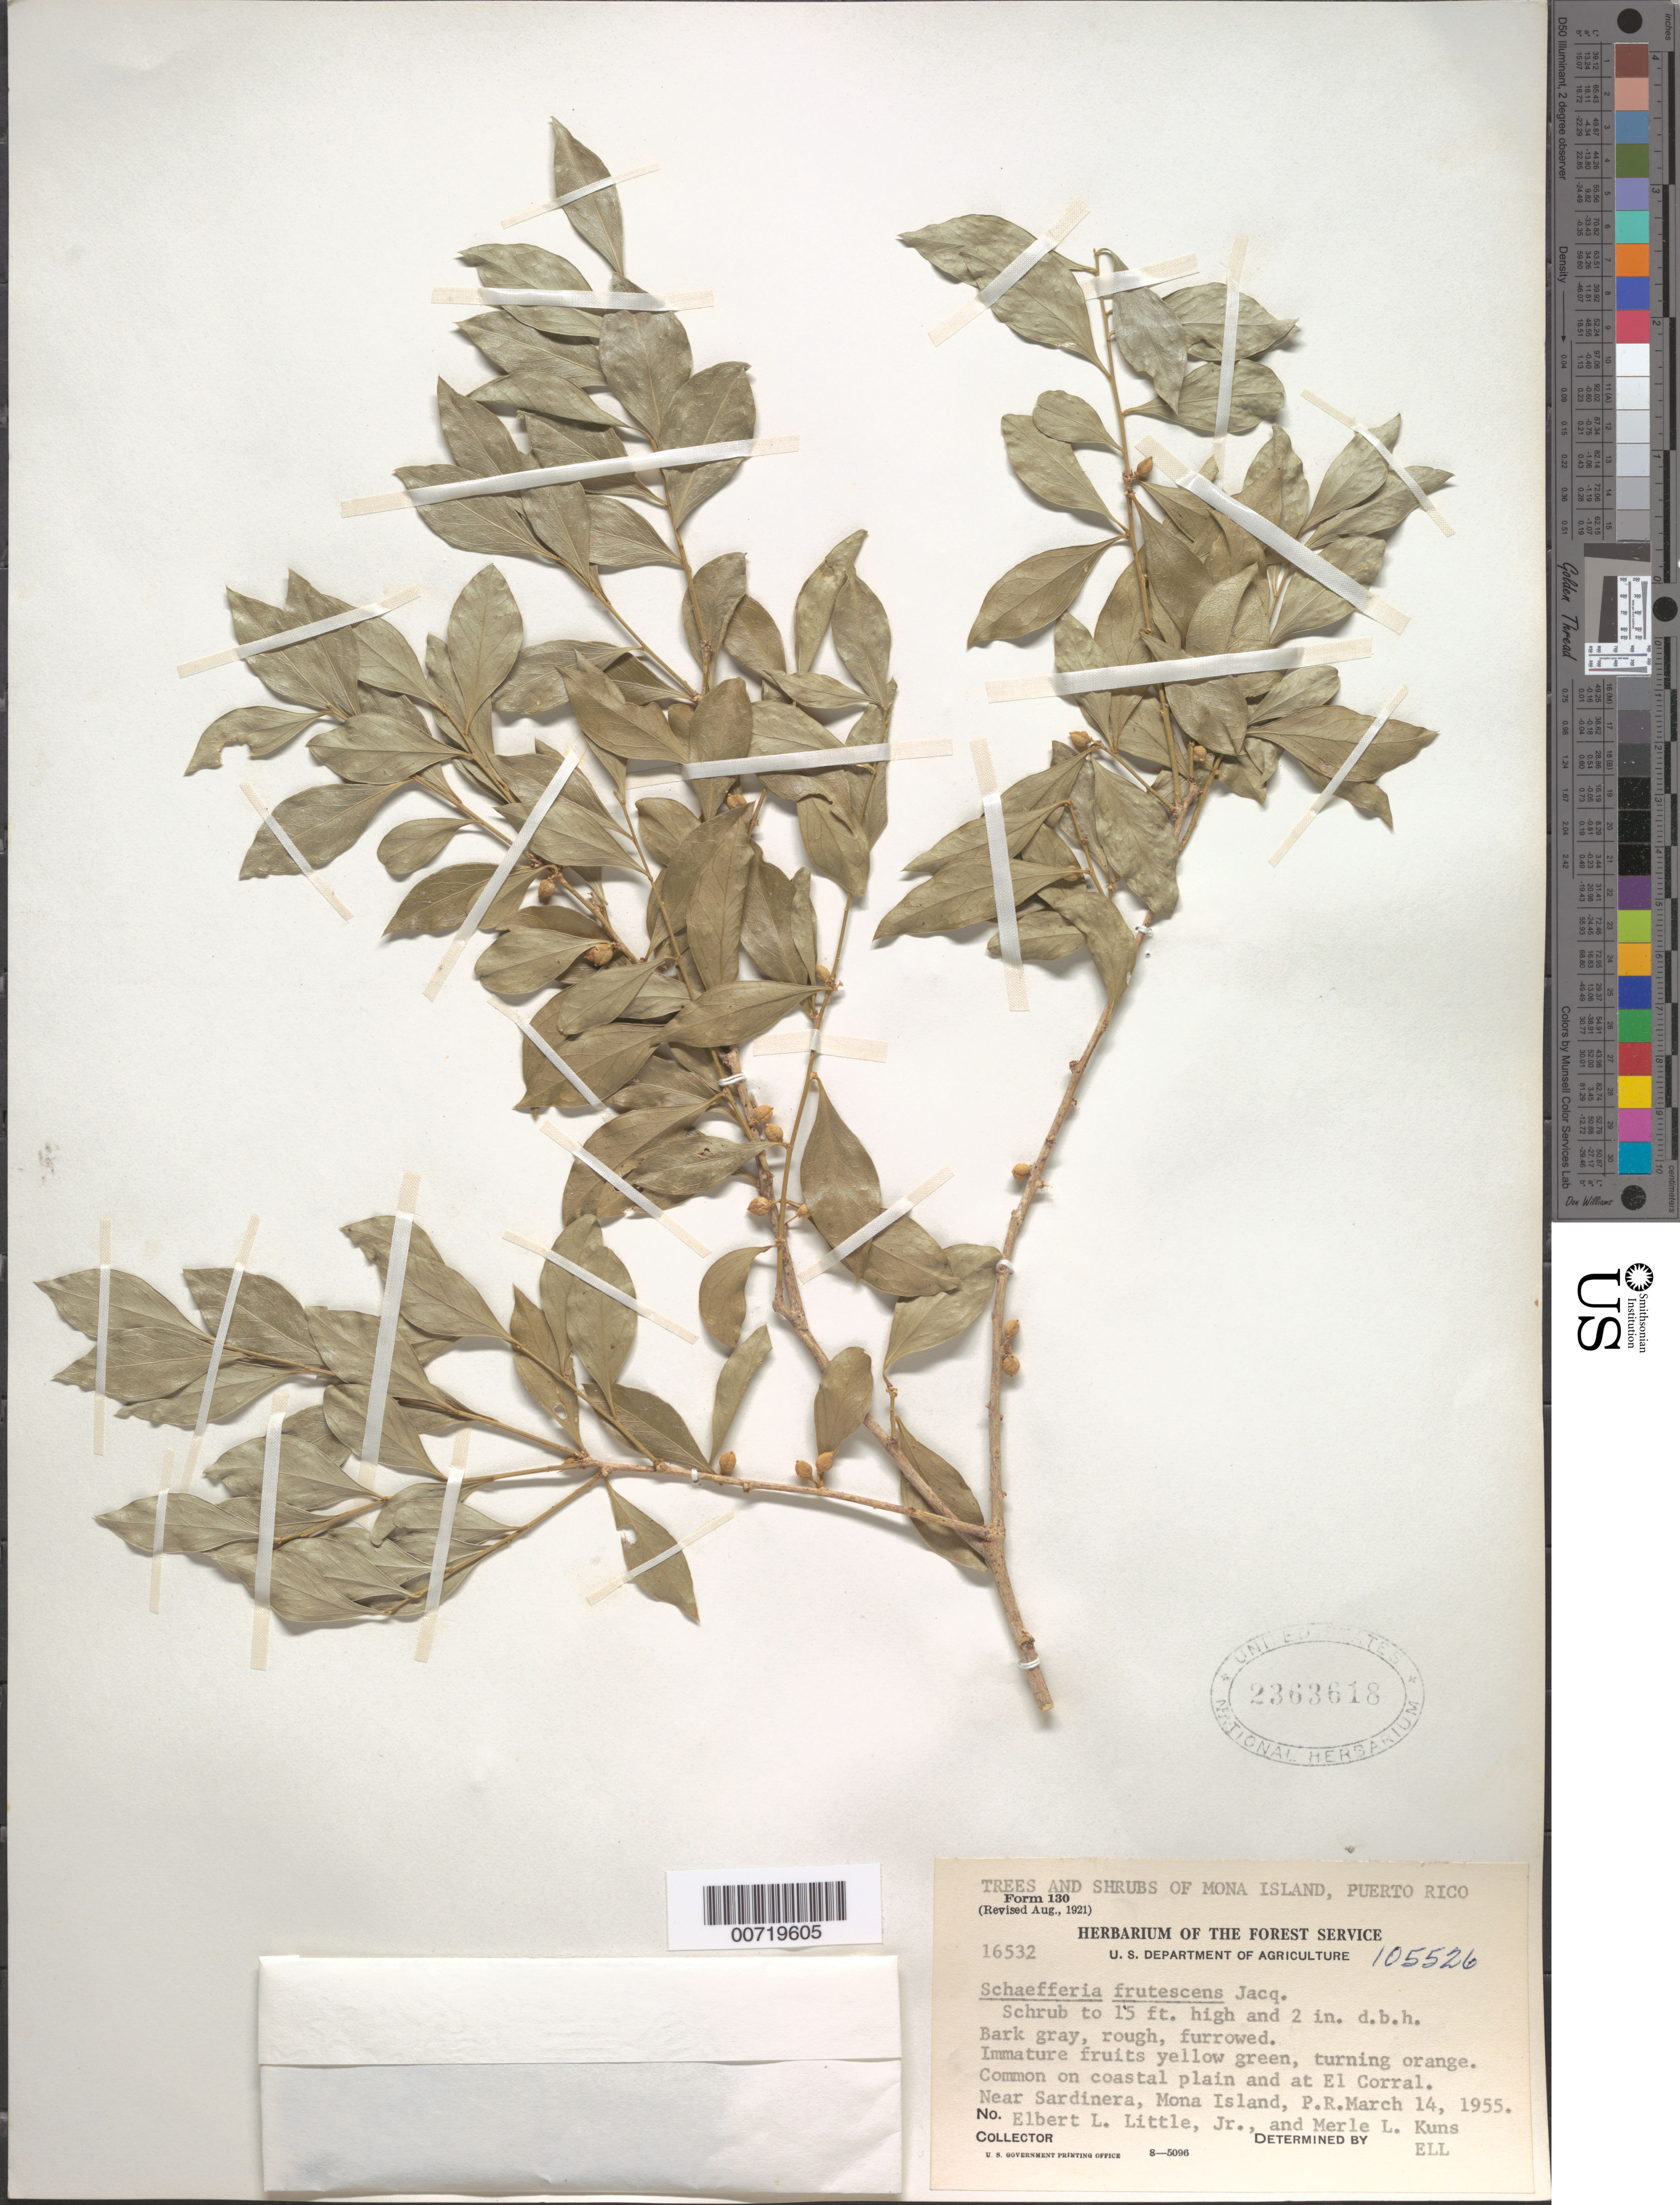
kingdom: Plantae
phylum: Tracheophyta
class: Magnoliopsida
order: Celastrales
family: Celastraceae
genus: Schaefferia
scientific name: Schaefferia frutescens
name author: Jacq.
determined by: Little, Elbert L., Jr., (FSSR), United States Department of Agriculture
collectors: E. L. Little & M. Kuns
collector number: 16532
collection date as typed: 14 Mar 1955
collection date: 1955-03-14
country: Puerto Rico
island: Mona I.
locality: Sardinera, near, at El Corral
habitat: On coastal plain and at El Corral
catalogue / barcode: US 2363618